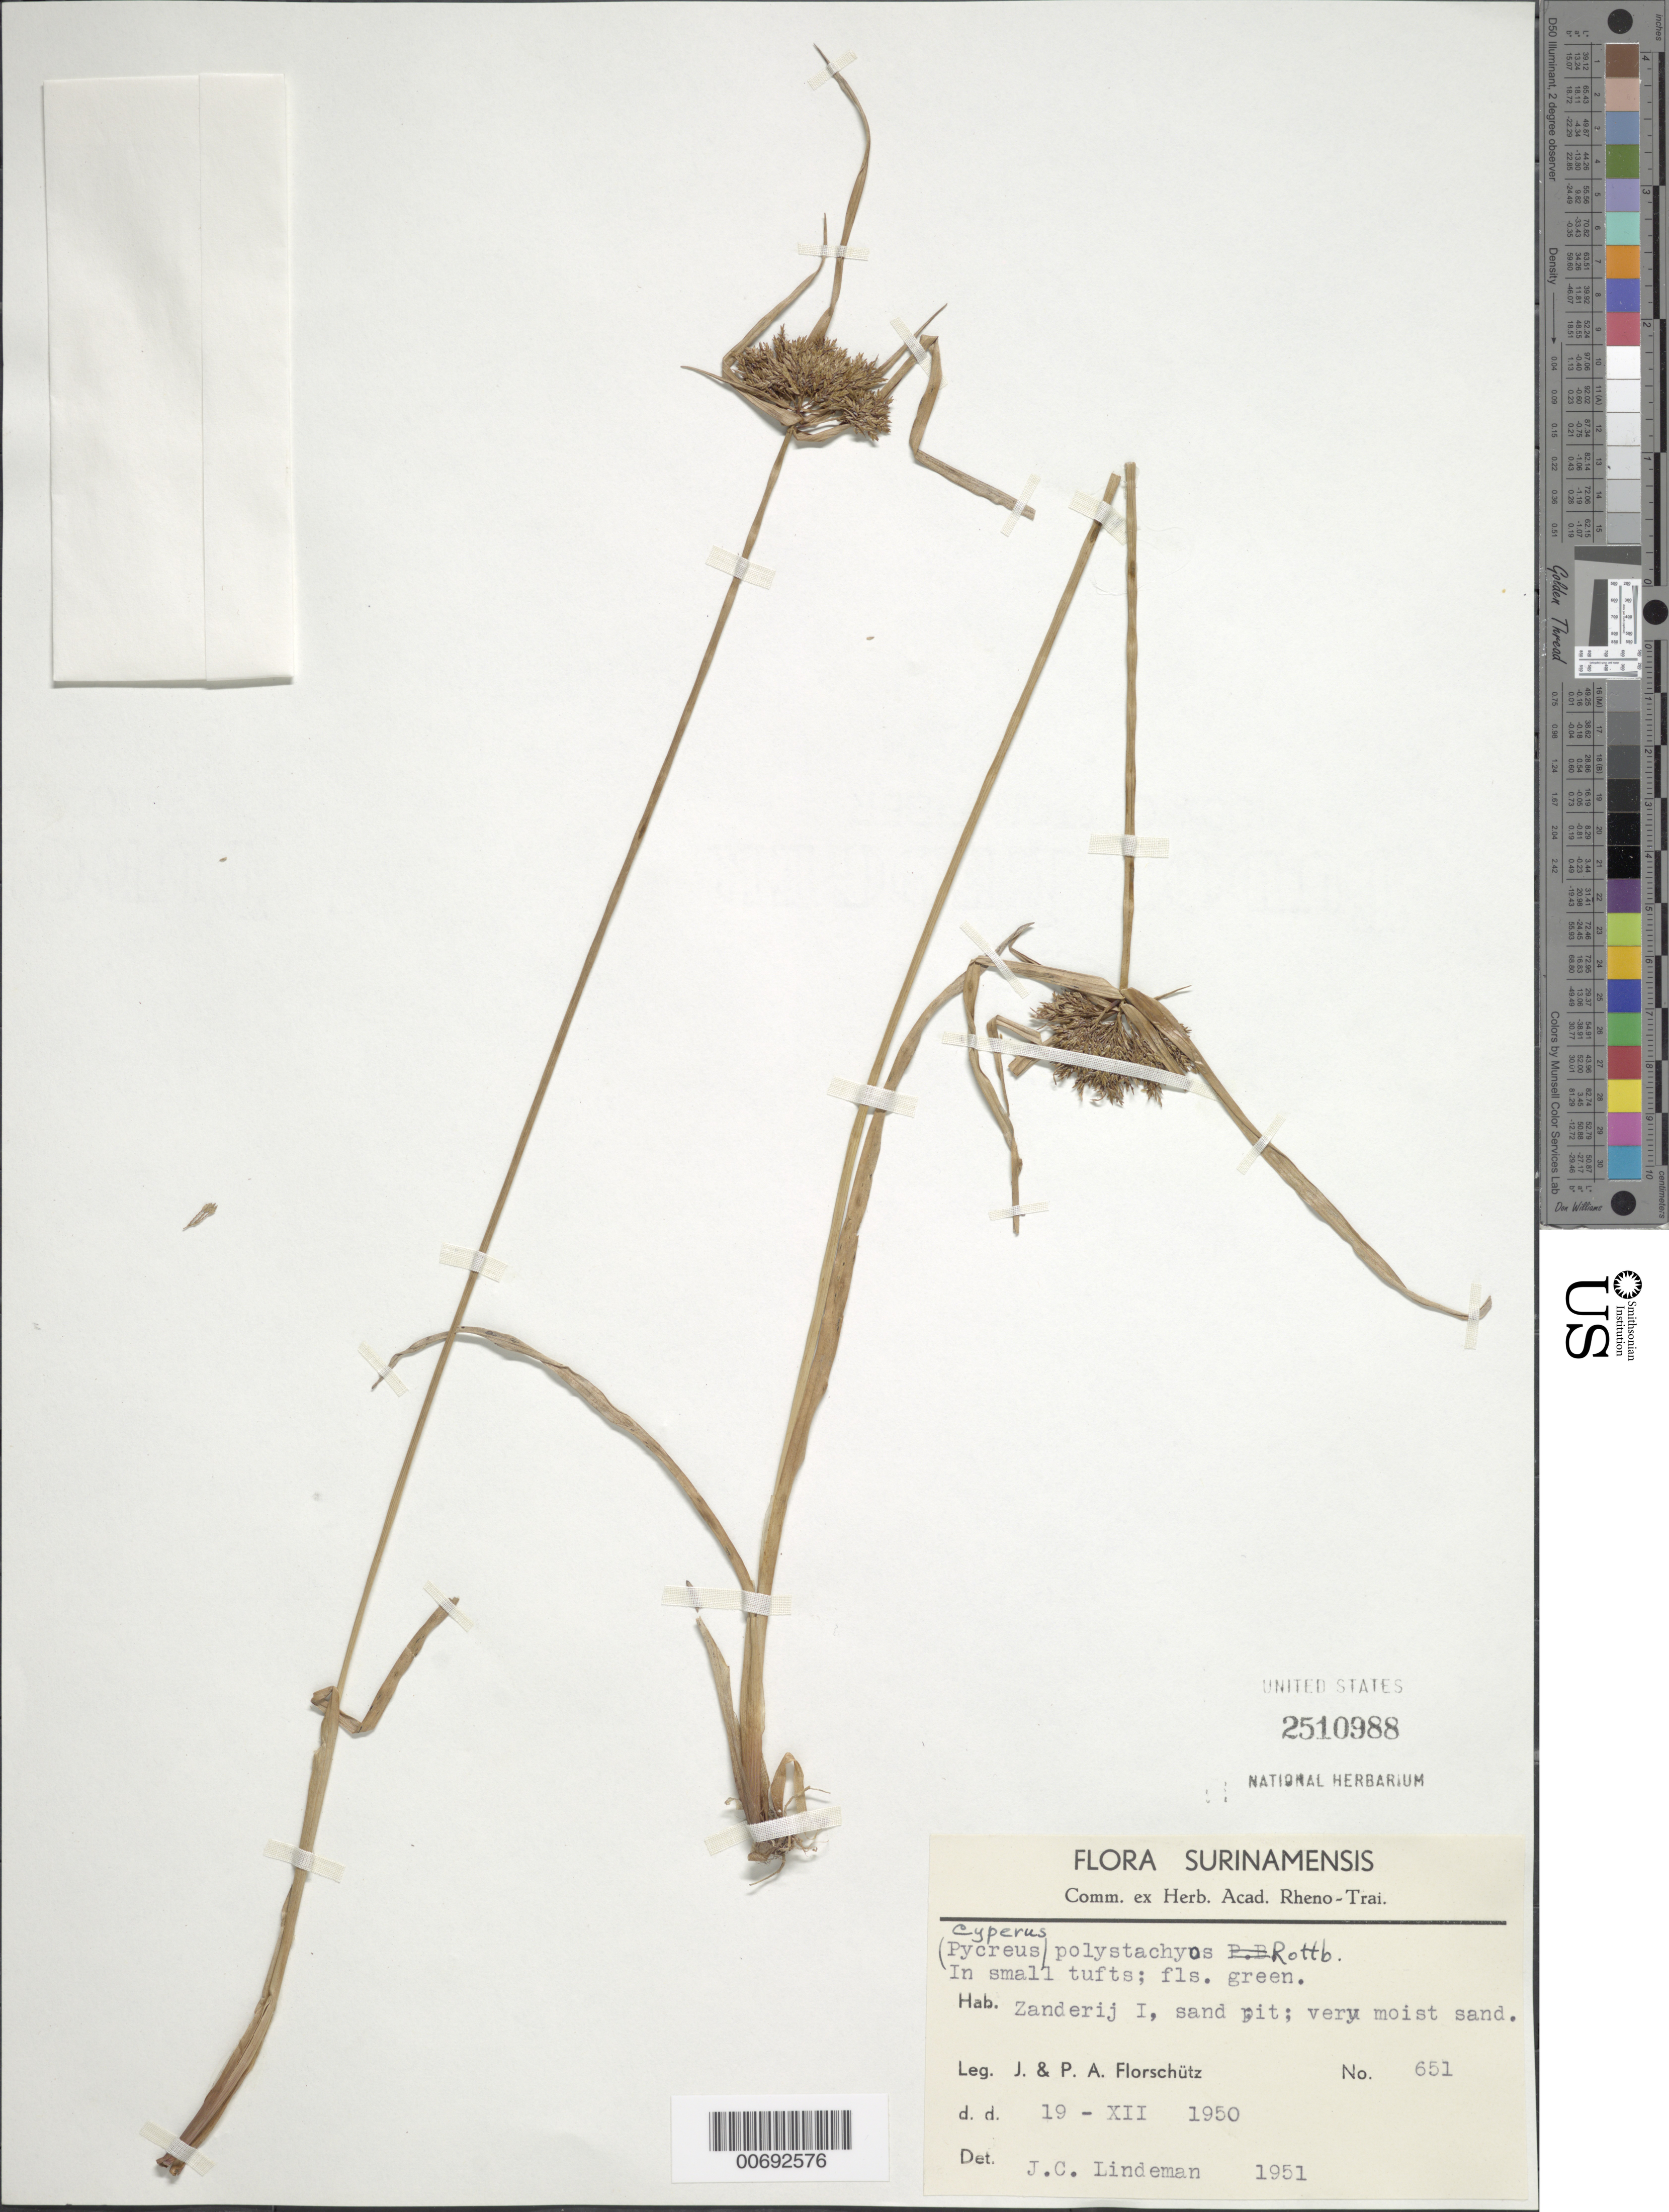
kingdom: Plantae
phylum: Tracheophyta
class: Liliopsida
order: Poales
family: Cyperaceae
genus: Cyperus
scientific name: Cyperus polystachyos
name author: Rottb.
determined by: Lindeman, J. C.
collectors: J. Florschütz-de Waard & P. Florschütz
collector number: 651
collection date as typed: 19-Jul-50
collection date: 1950-07-19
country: Suriname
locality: Zanderij I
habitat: Sand pit; very moist sand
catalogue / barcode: US 2510988